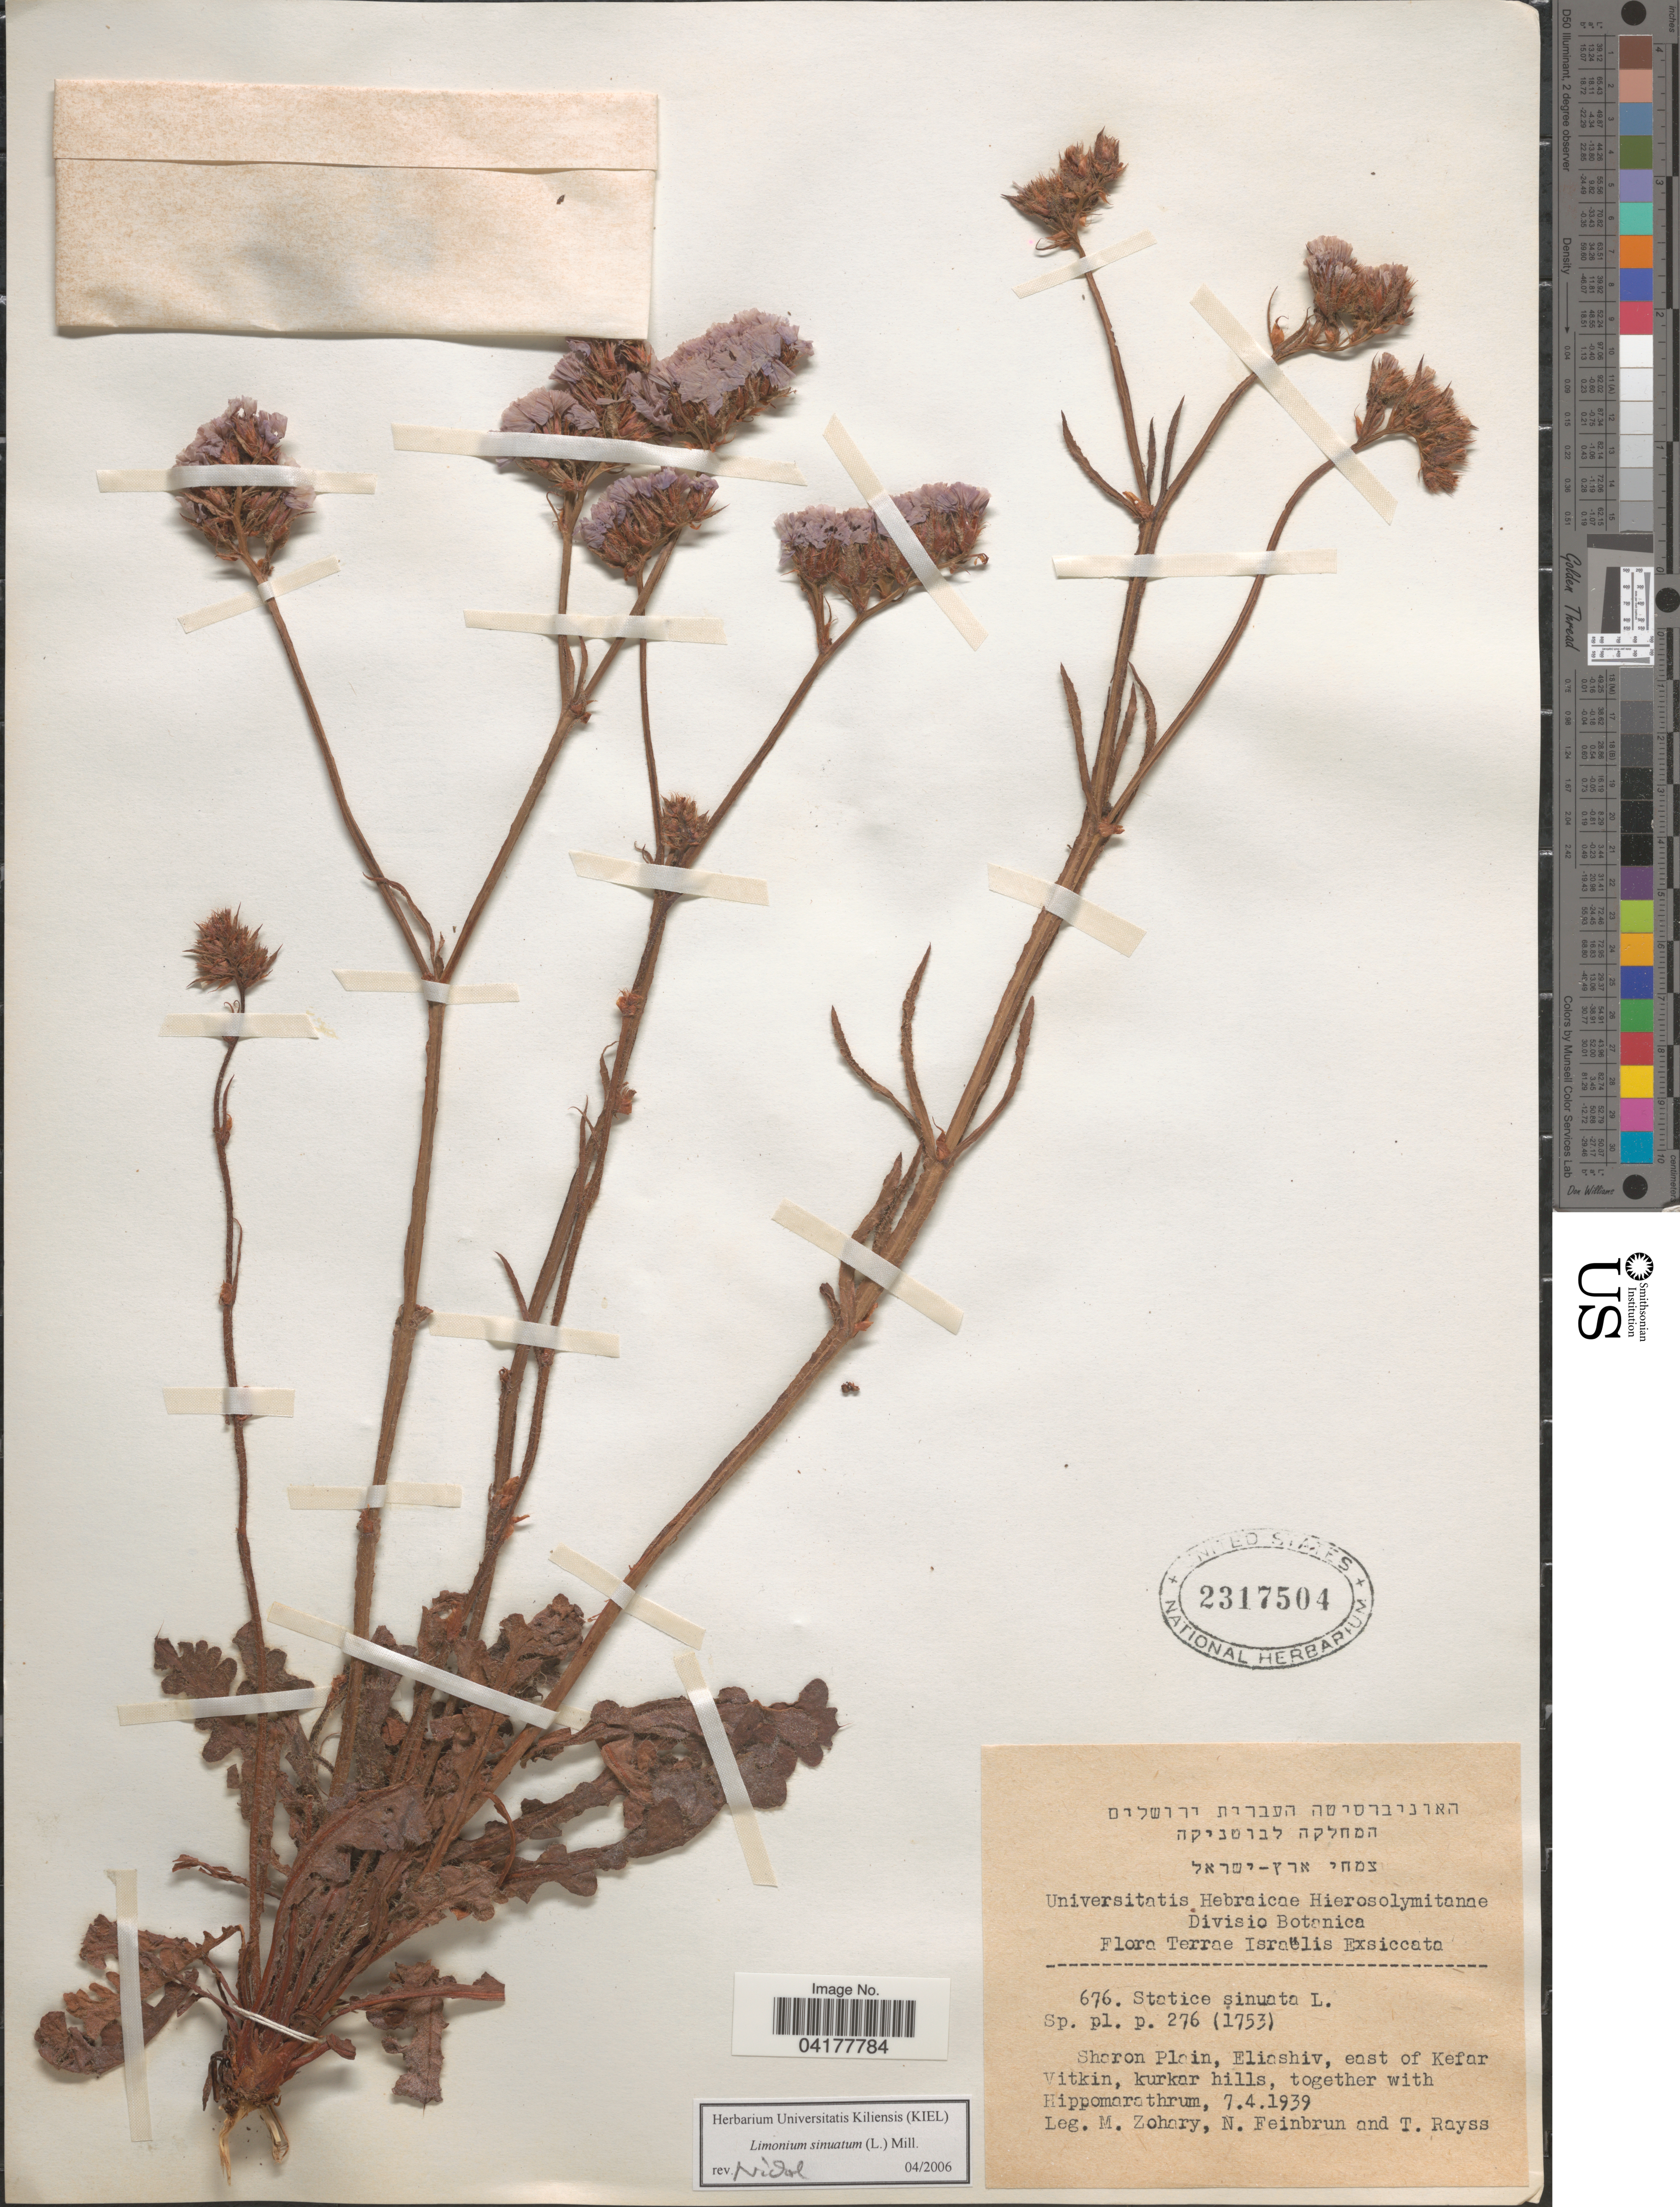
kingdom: Plantae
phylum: Tracheophyta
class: Magnoliopsida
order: Caryophyllales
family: Plumbaginaceae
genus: Limonium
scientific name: Limonium sinuatum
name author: (L.) Mill.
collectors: M. Zohary, N. Feinbrun & T. Rayss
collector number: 676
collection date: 1939-04-07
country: Israel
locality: Terrae Israëlis. Sharon Plain, Eliashiv, east of Kefar Vitkin, kurkar hills.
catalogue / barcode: US 2317504